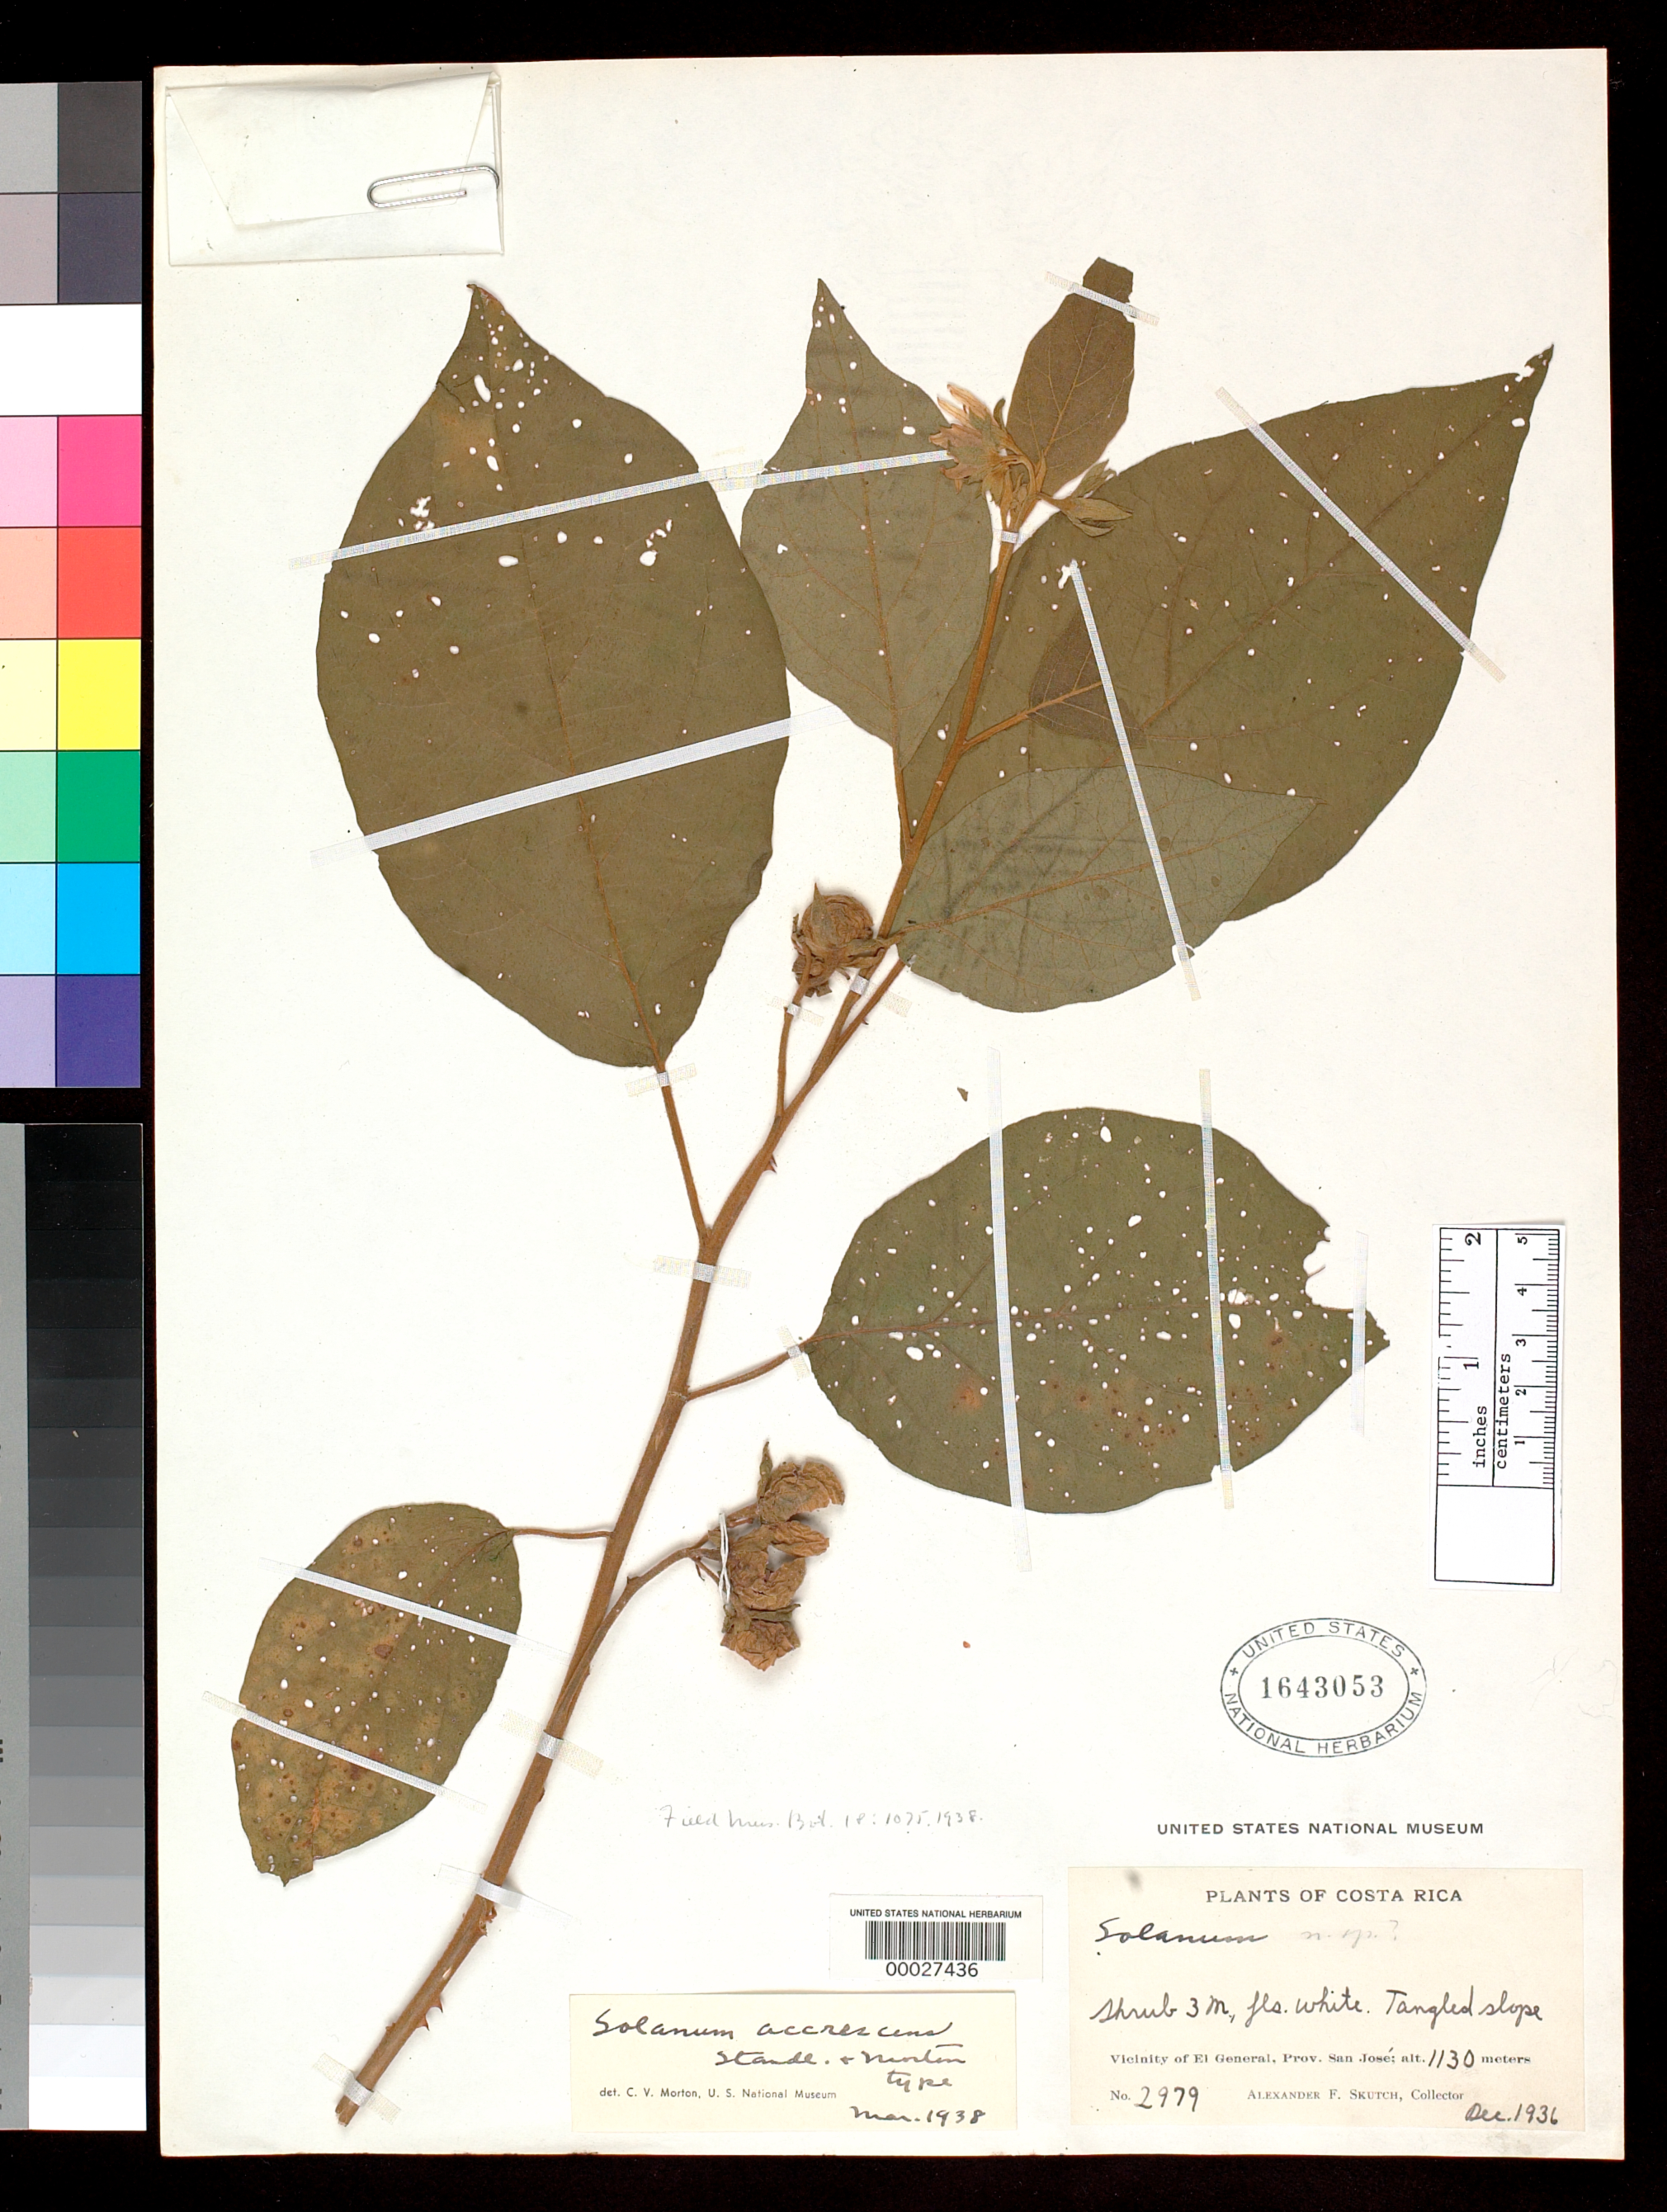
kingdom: Plantae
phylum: Tracheophyta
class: Magnoliopsida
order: Solanales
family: Solanaceae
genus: Solanum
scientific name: Solanum accrescens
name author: Standl. & C.V. Morton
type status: Holotype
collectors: A. F. Skutch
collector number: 2979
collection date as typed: Aug 1936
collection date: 1936-08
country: Costa Rica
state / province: San José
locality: Vicinity of El General.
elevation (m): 1130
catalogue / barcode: US 1643053